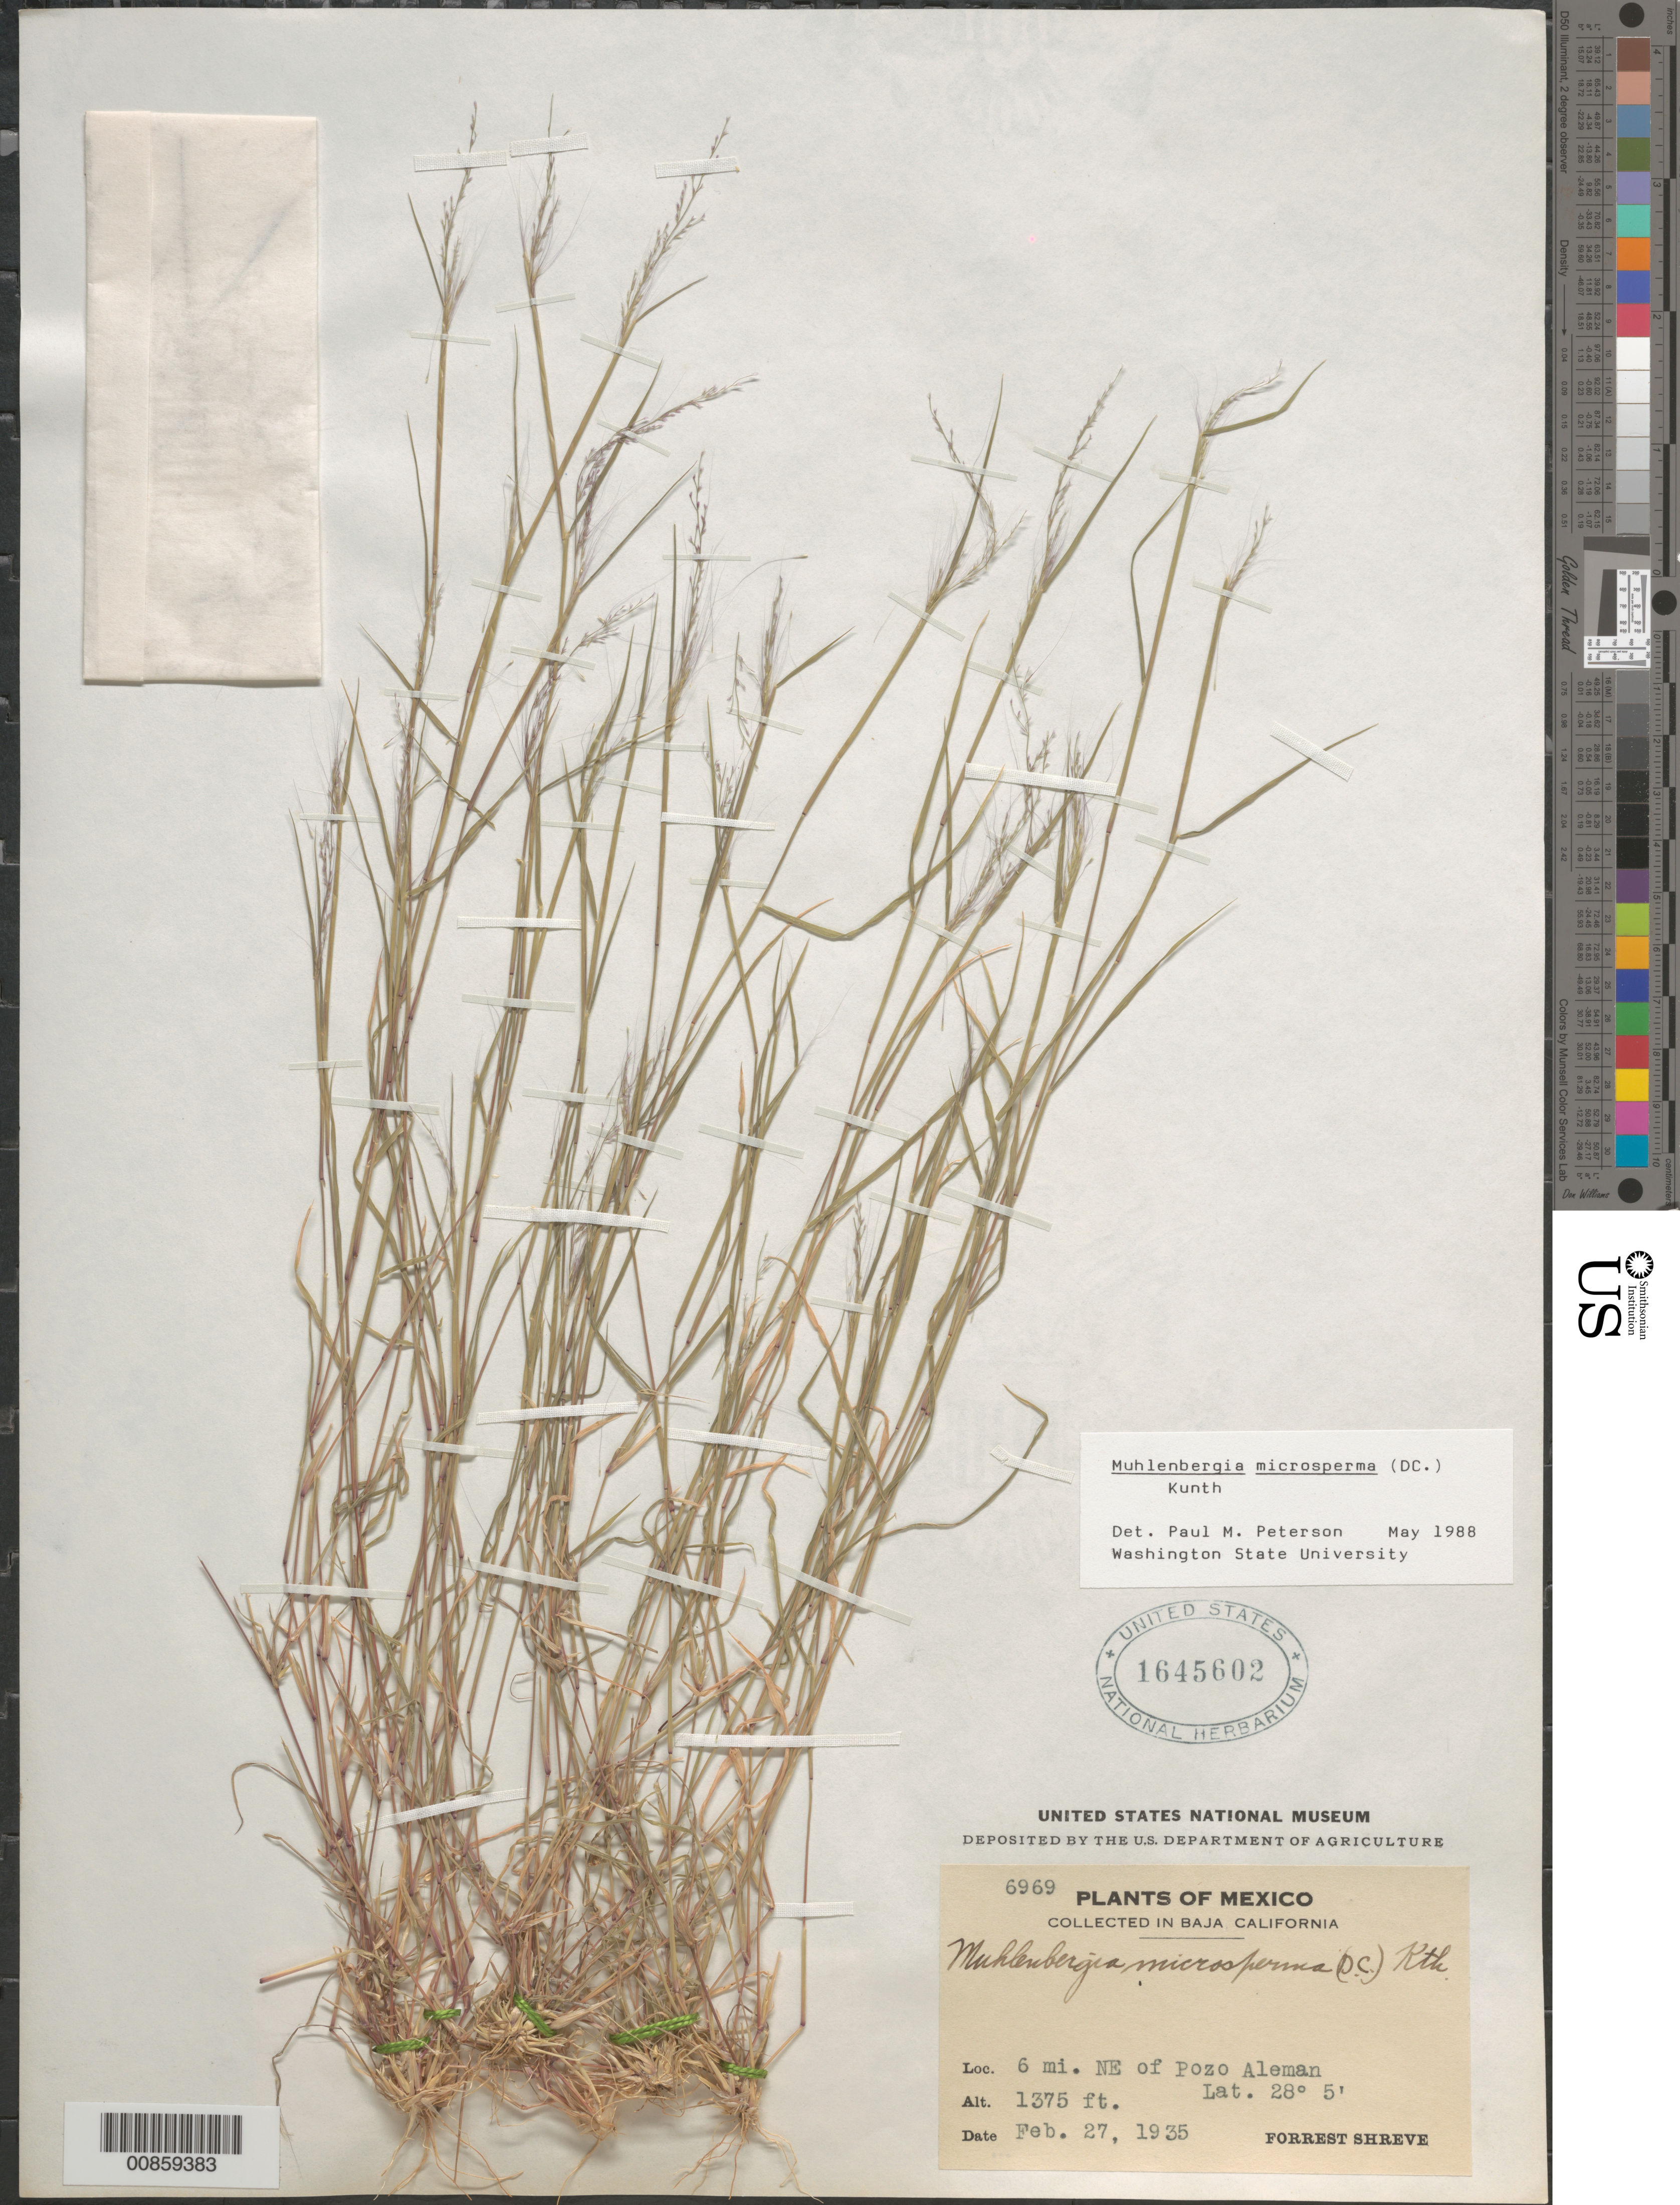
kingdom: Plantae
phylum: Tracheophyta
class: Liliopsida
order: Poales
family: Poaceae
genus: Muhlenbergia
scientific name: Muhlenbergia microsperma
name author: (DC.) Kunth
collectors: F. Shreve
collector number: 6969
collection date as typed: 27 Feb 1935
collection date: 1935-02-27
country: Mexico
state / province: Baja California Norte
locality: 6 mi N of Pozo Aleman, B.C.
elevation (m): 419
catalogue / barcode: US 1645602